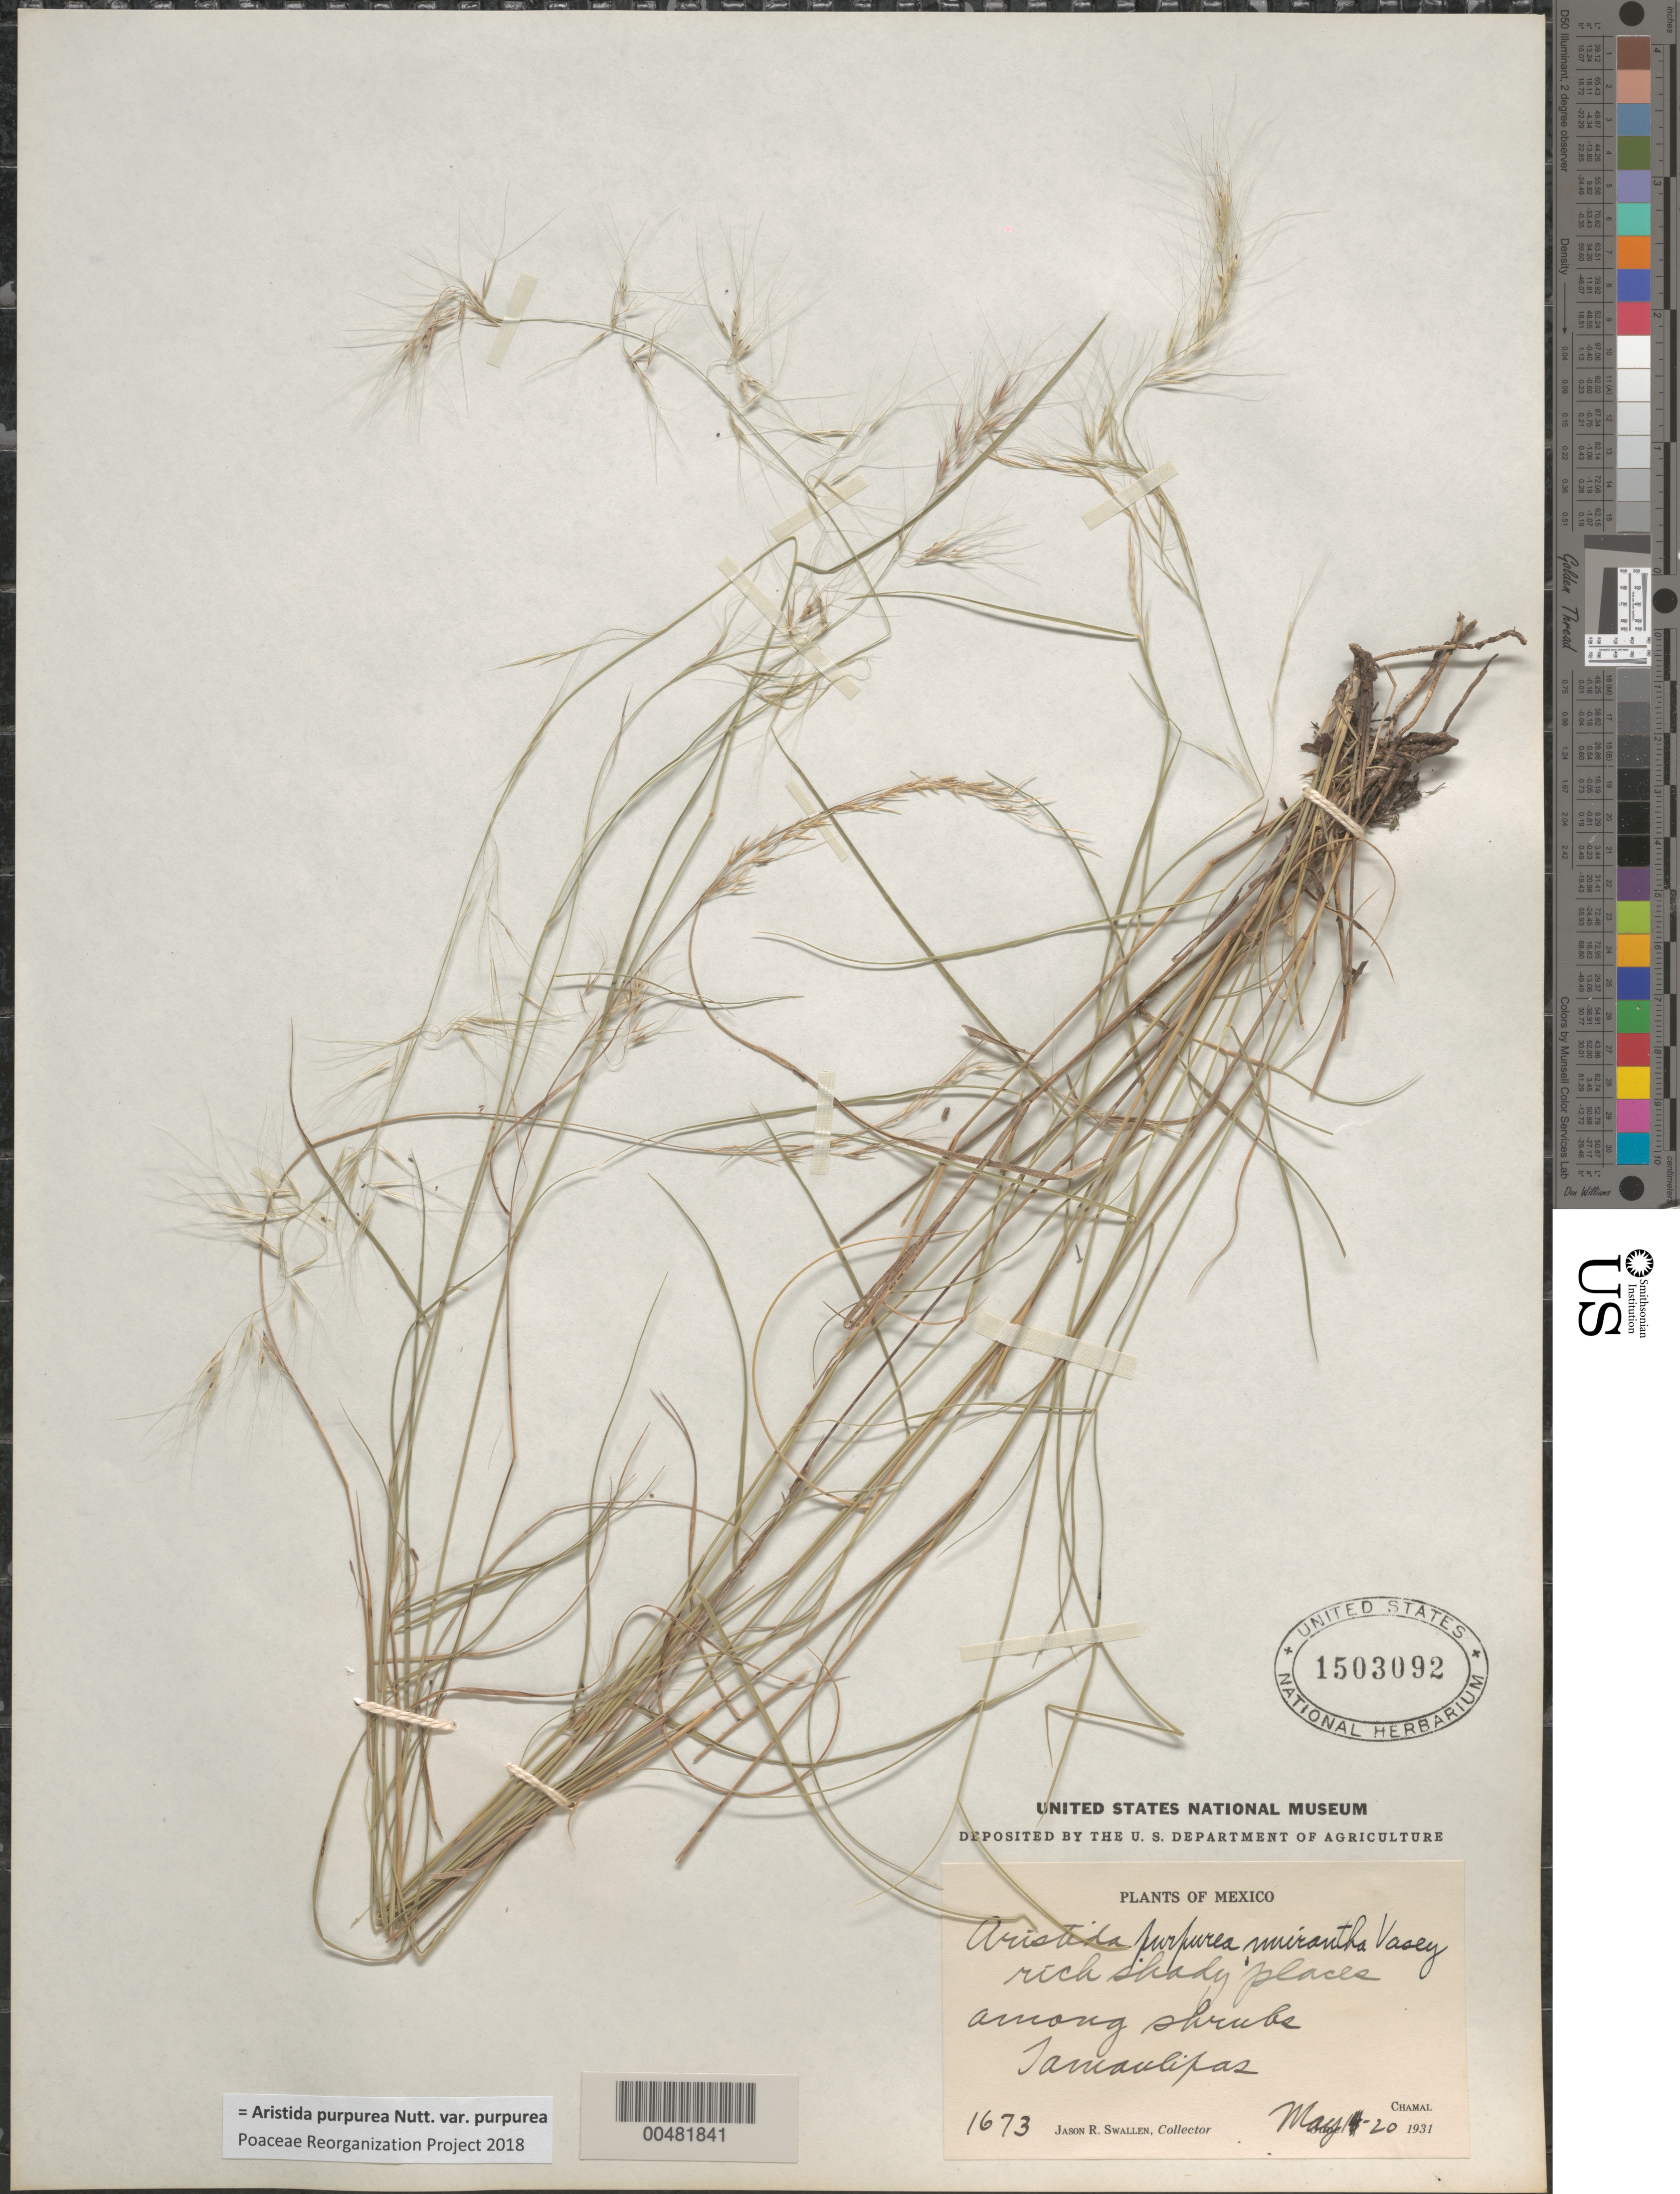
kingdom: Plantae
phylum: Tracheophyta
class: Liliopsida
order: Poales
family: Poaceae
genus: Aristida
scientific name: Aristida purpurea var. purpurea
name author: Nutt.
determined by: Poaceae Reorganization Project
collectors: J. R. Swallen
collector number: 1673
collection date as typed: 14 May 1931 to 20 May 1931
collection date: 1931-05-14/1931-05-20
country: Mexico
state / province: Tamaulipas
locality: Chamal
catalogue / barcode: US 1503092